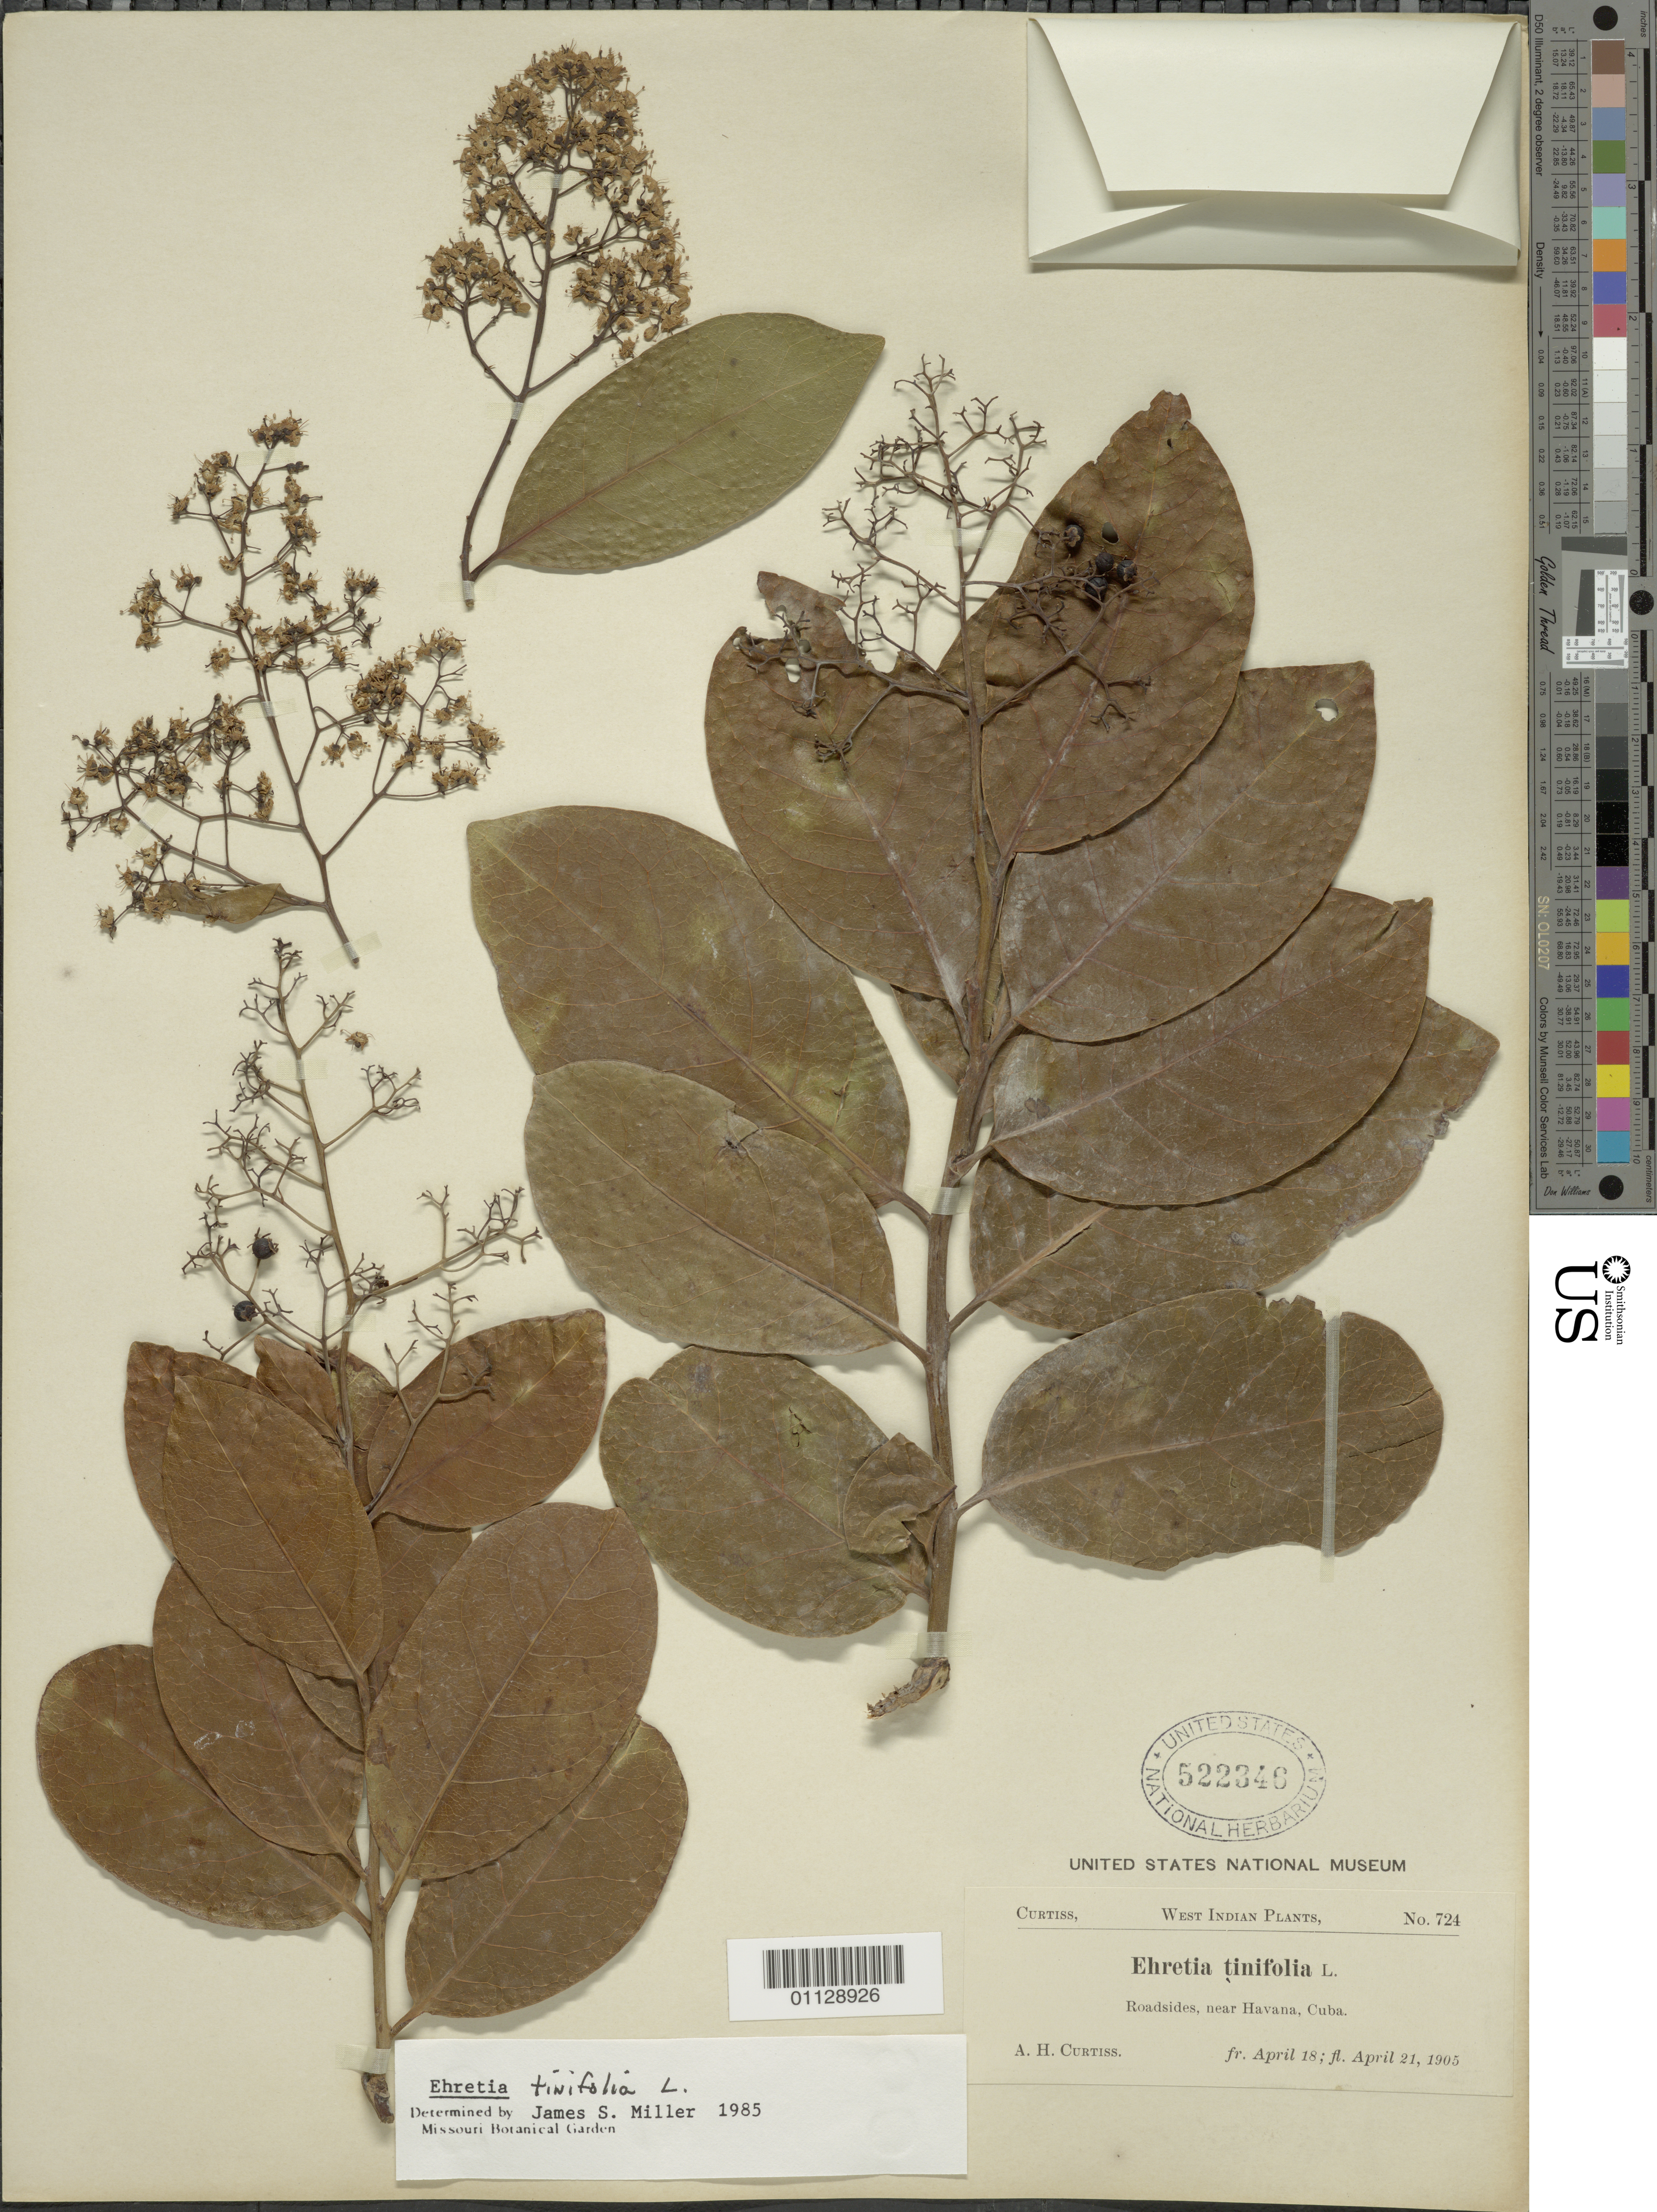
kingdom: Plantae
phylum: Tracheophyta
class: Magnoliopsida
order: Boraginales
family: Ehretiaceae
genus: Ehretia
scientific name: Ehretia tinifolia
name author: L.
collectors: A. H. Curtiss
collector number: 724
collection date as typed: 18 Apr 1905 to 21 Apr 1905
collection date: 1905-04-18/1905-04-21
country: Cuba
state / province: La Habana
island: Cuba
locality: Roadsides near Havana, Cuba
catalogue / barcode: US 522346